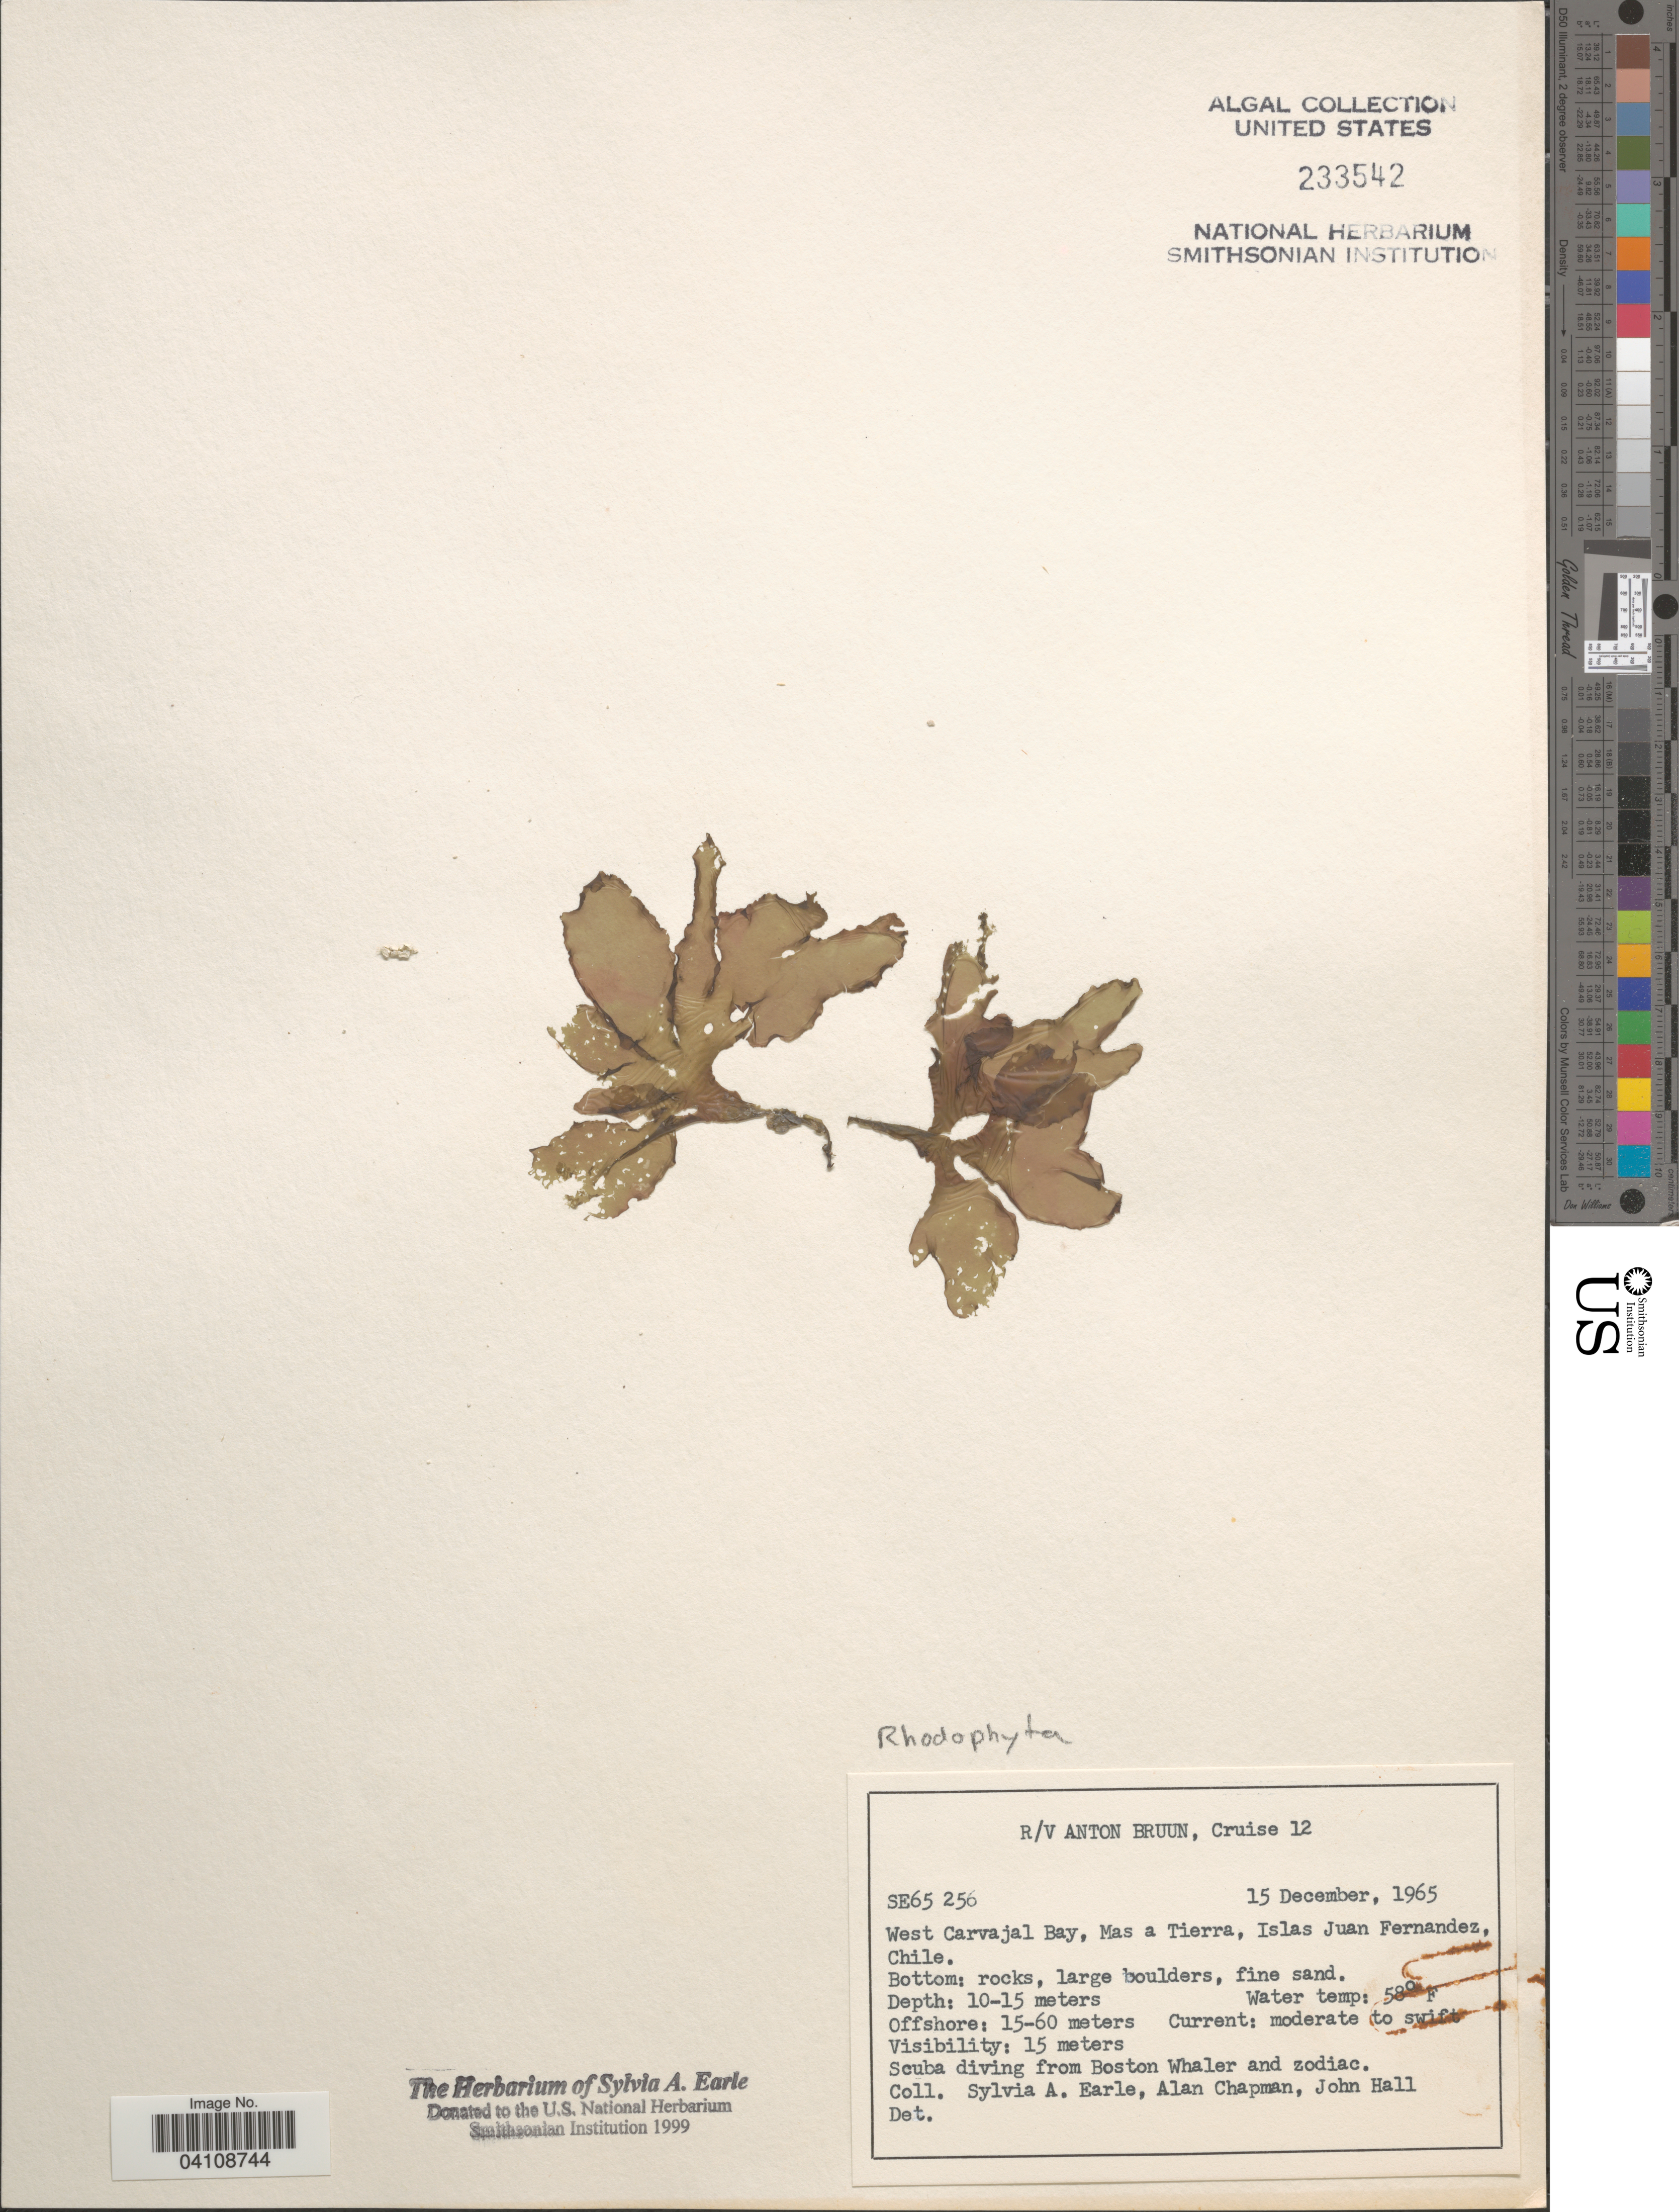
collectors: S. A. Earle, A. Chapman & J. Hall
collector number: SE65256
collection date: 1965-12-15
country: Chile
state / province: Valparaíso (V)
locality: West Carvajal Bay, Mas a Tierra, Islas Juan Fernandez.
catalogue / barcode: US 233542